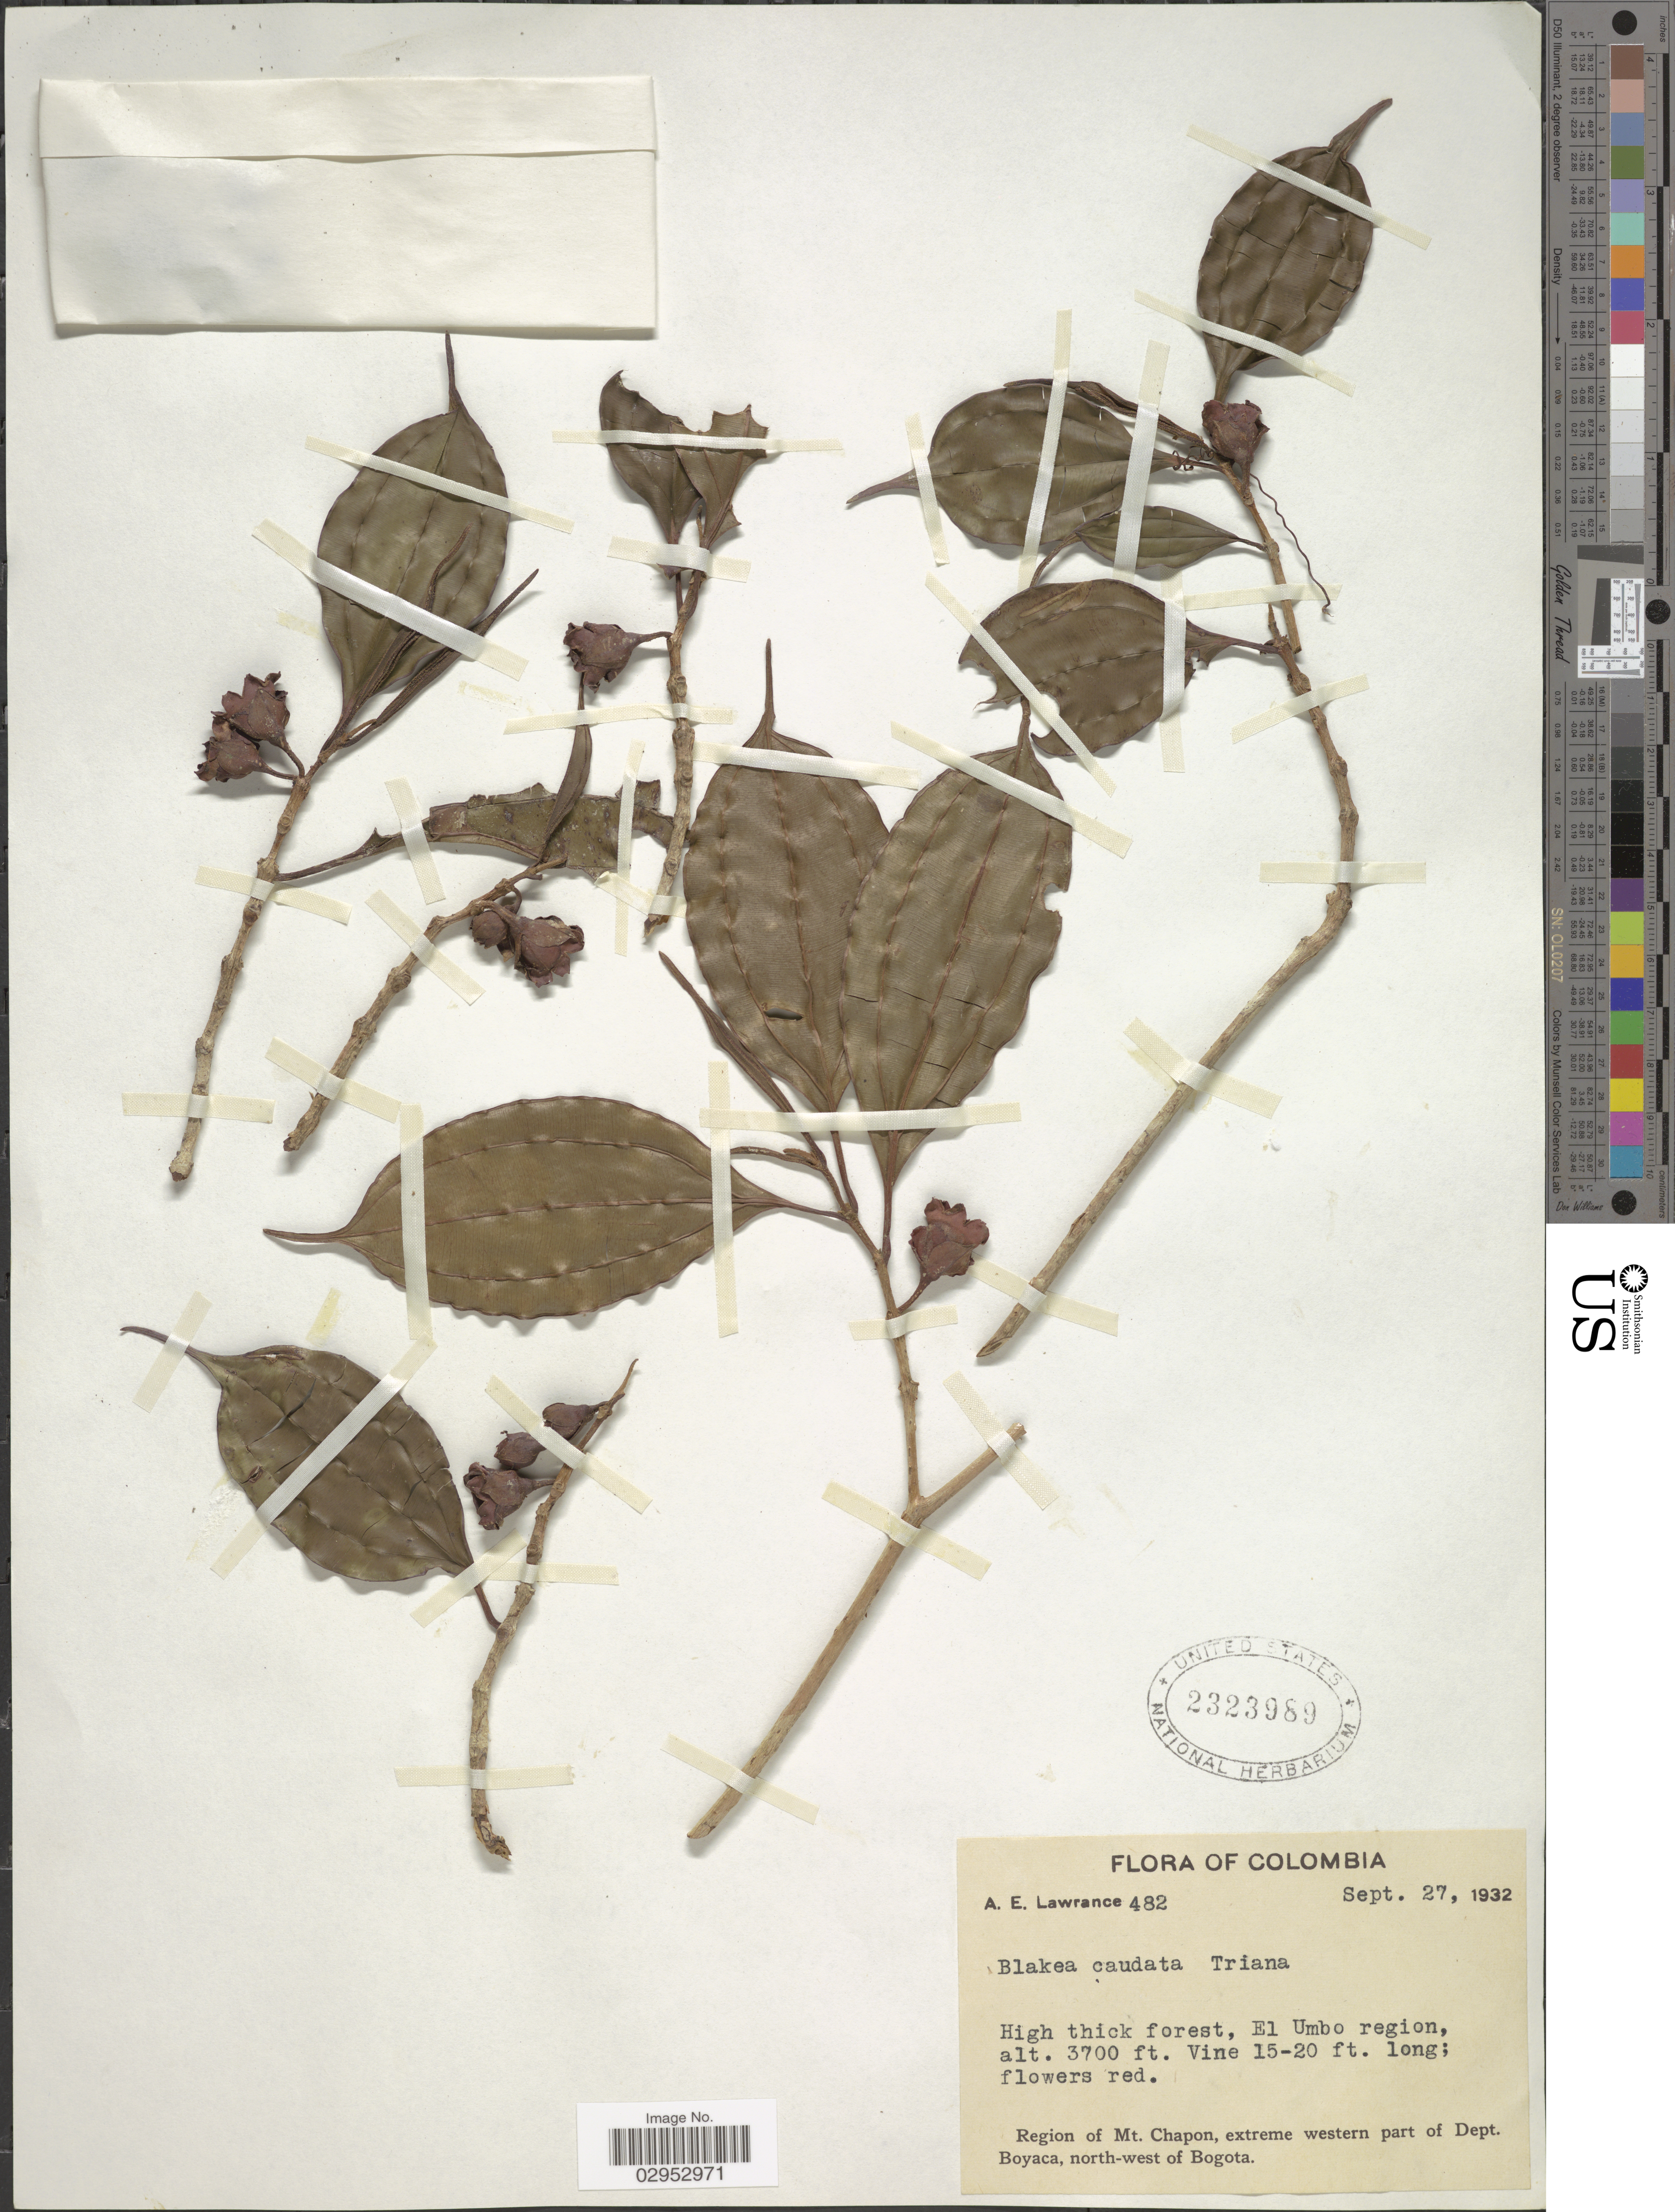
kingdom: Plantae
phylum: Tracheophyta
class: Magnoliopsida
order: Myrtales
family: Melastomataceae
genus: Blakea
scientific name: Blakea caudata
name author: Triana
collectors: A. Lawrance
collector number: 482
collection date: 1932-09-27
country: Colombia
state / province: Boyacá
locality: Region of Mt. Chapon, extreme western part of Dept. Boyaca, north-west of Bogota.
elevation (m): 3700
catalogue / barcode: US 2323989